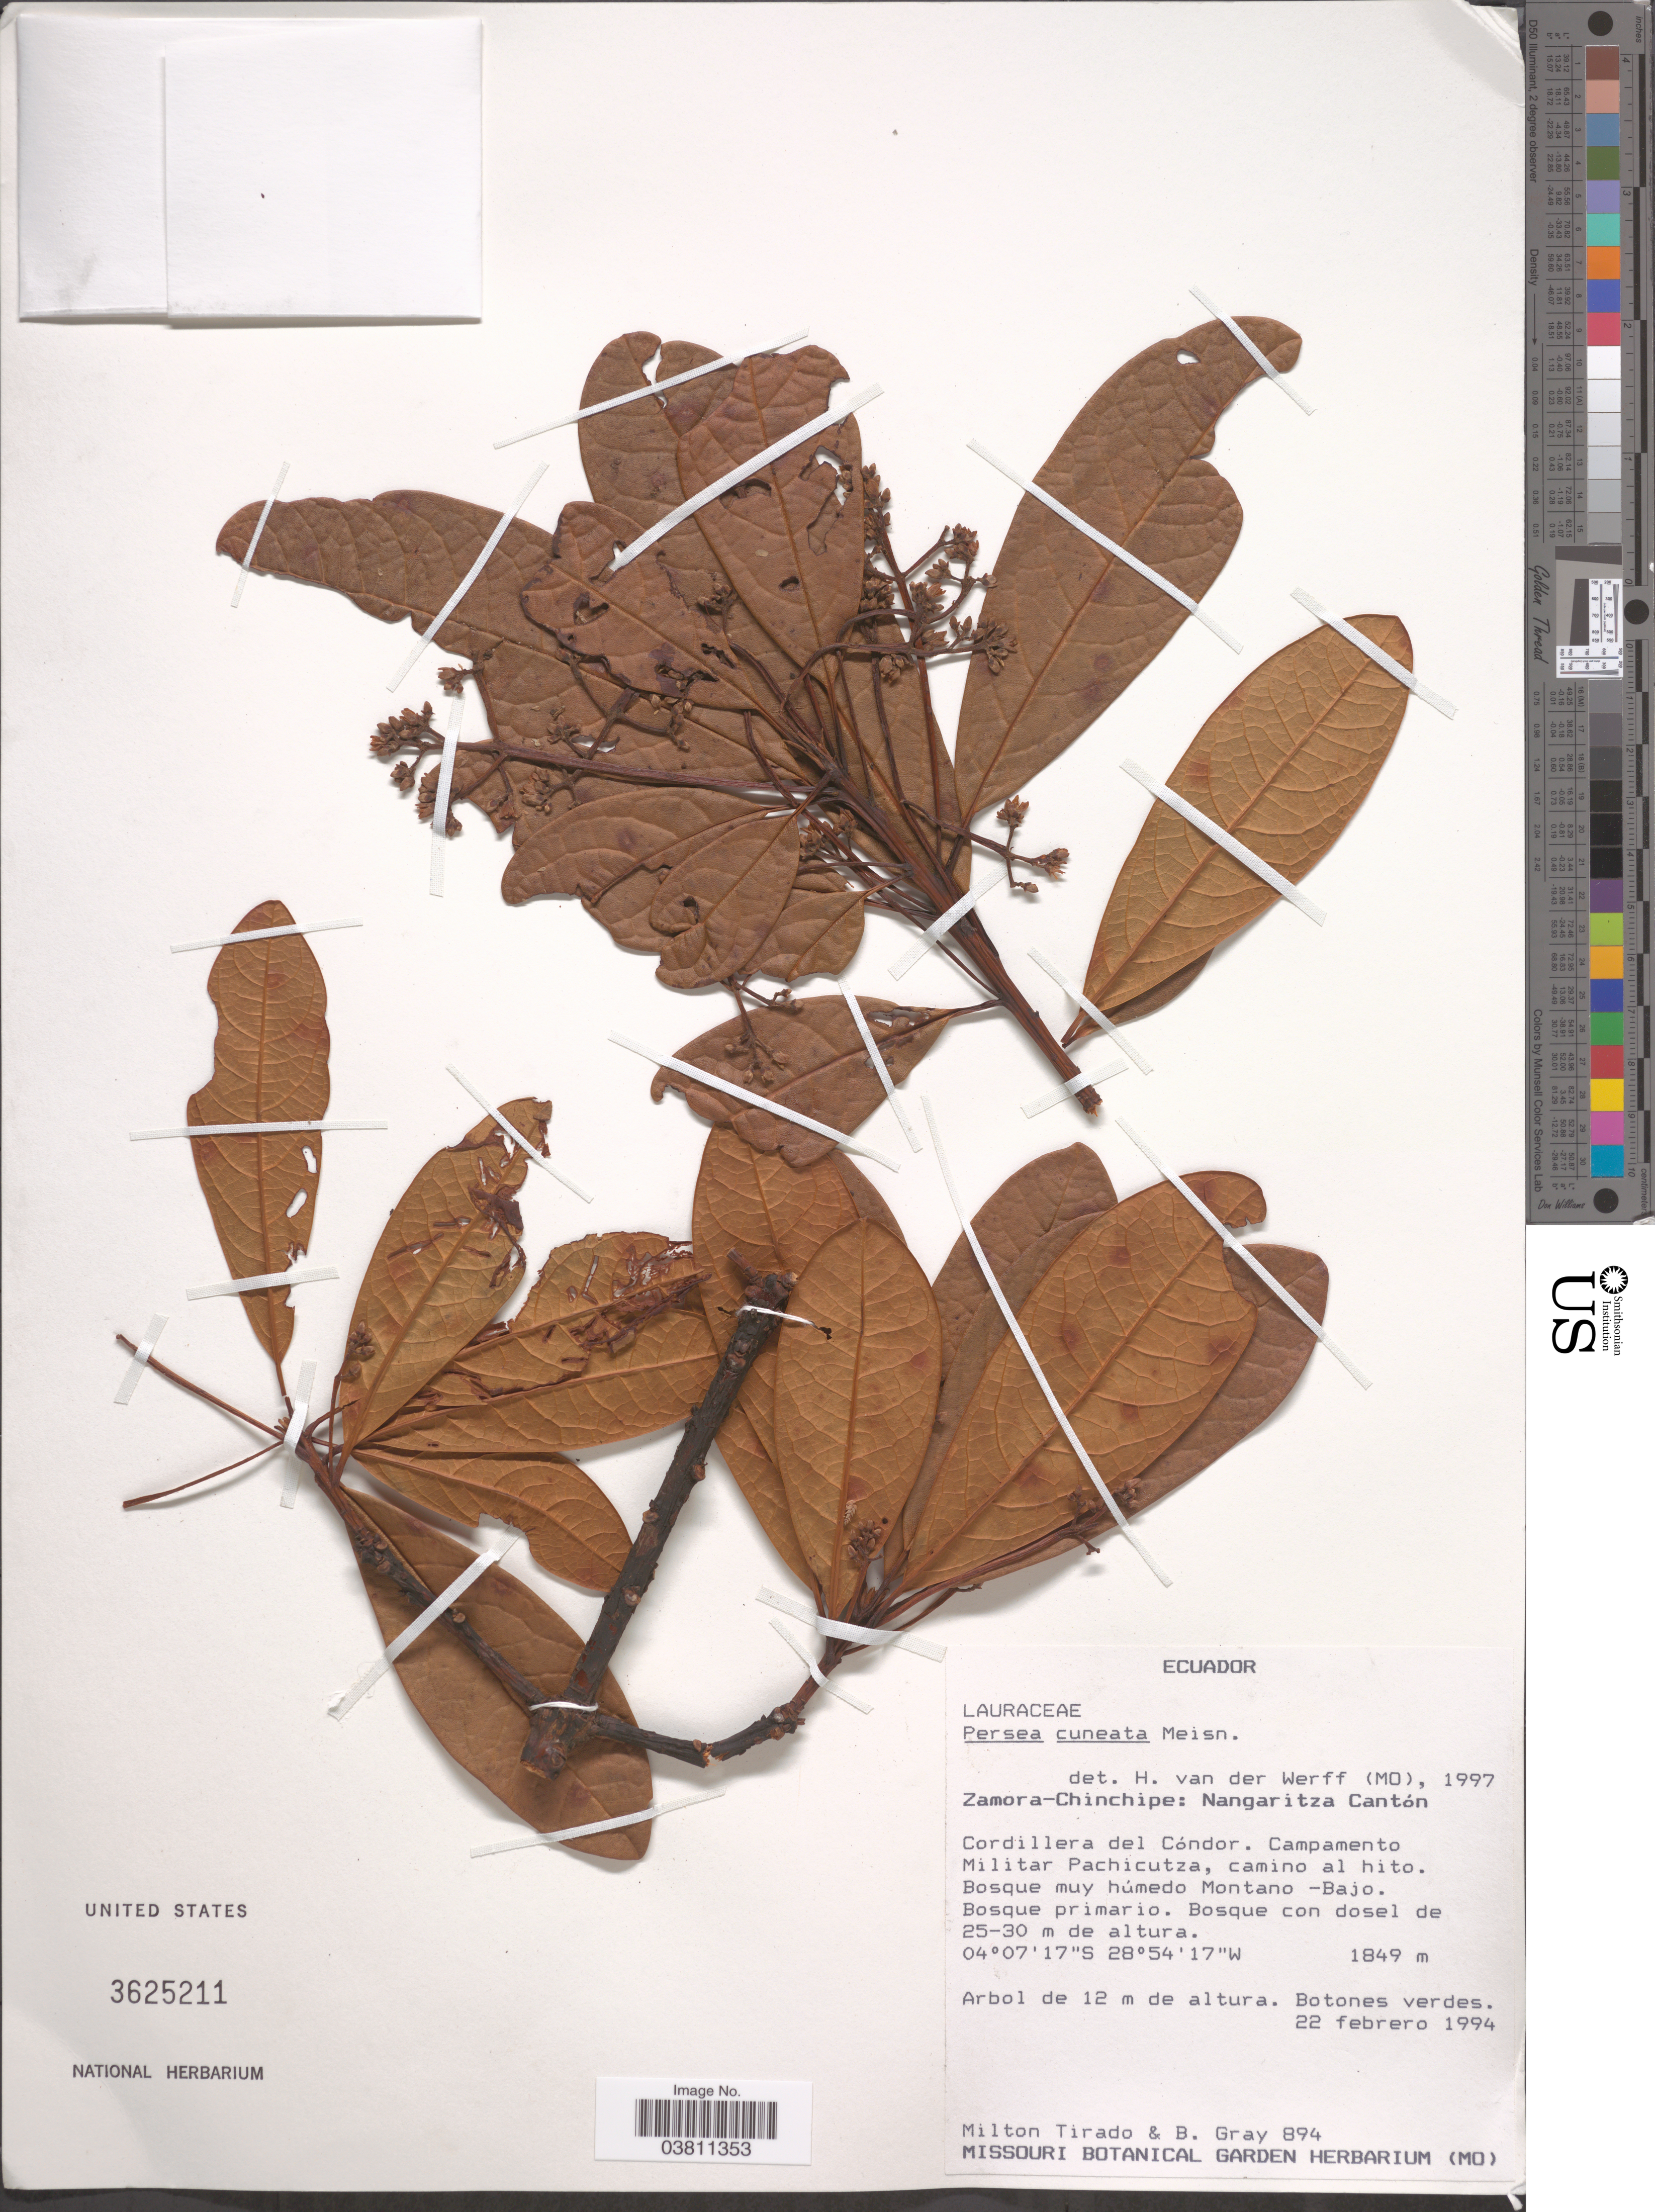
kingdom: Plantae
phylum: Tracheophyta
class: Magnoliopsida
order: Laurales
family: Lauraceae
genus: Persea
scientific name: Persea cuneata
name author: Meisn.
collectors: M. Tirado & B. Gray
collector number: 894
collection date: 1994-02-22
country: Ecuador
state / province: Zamora-Chinchipe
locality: Nangaritza Cantón. Cordillera del Cóndor. Campamento Militar Pachicutza, camino al hito. Bosque muy húmedo Montano-Bajo.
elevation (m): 1849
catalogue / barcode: US 3625211